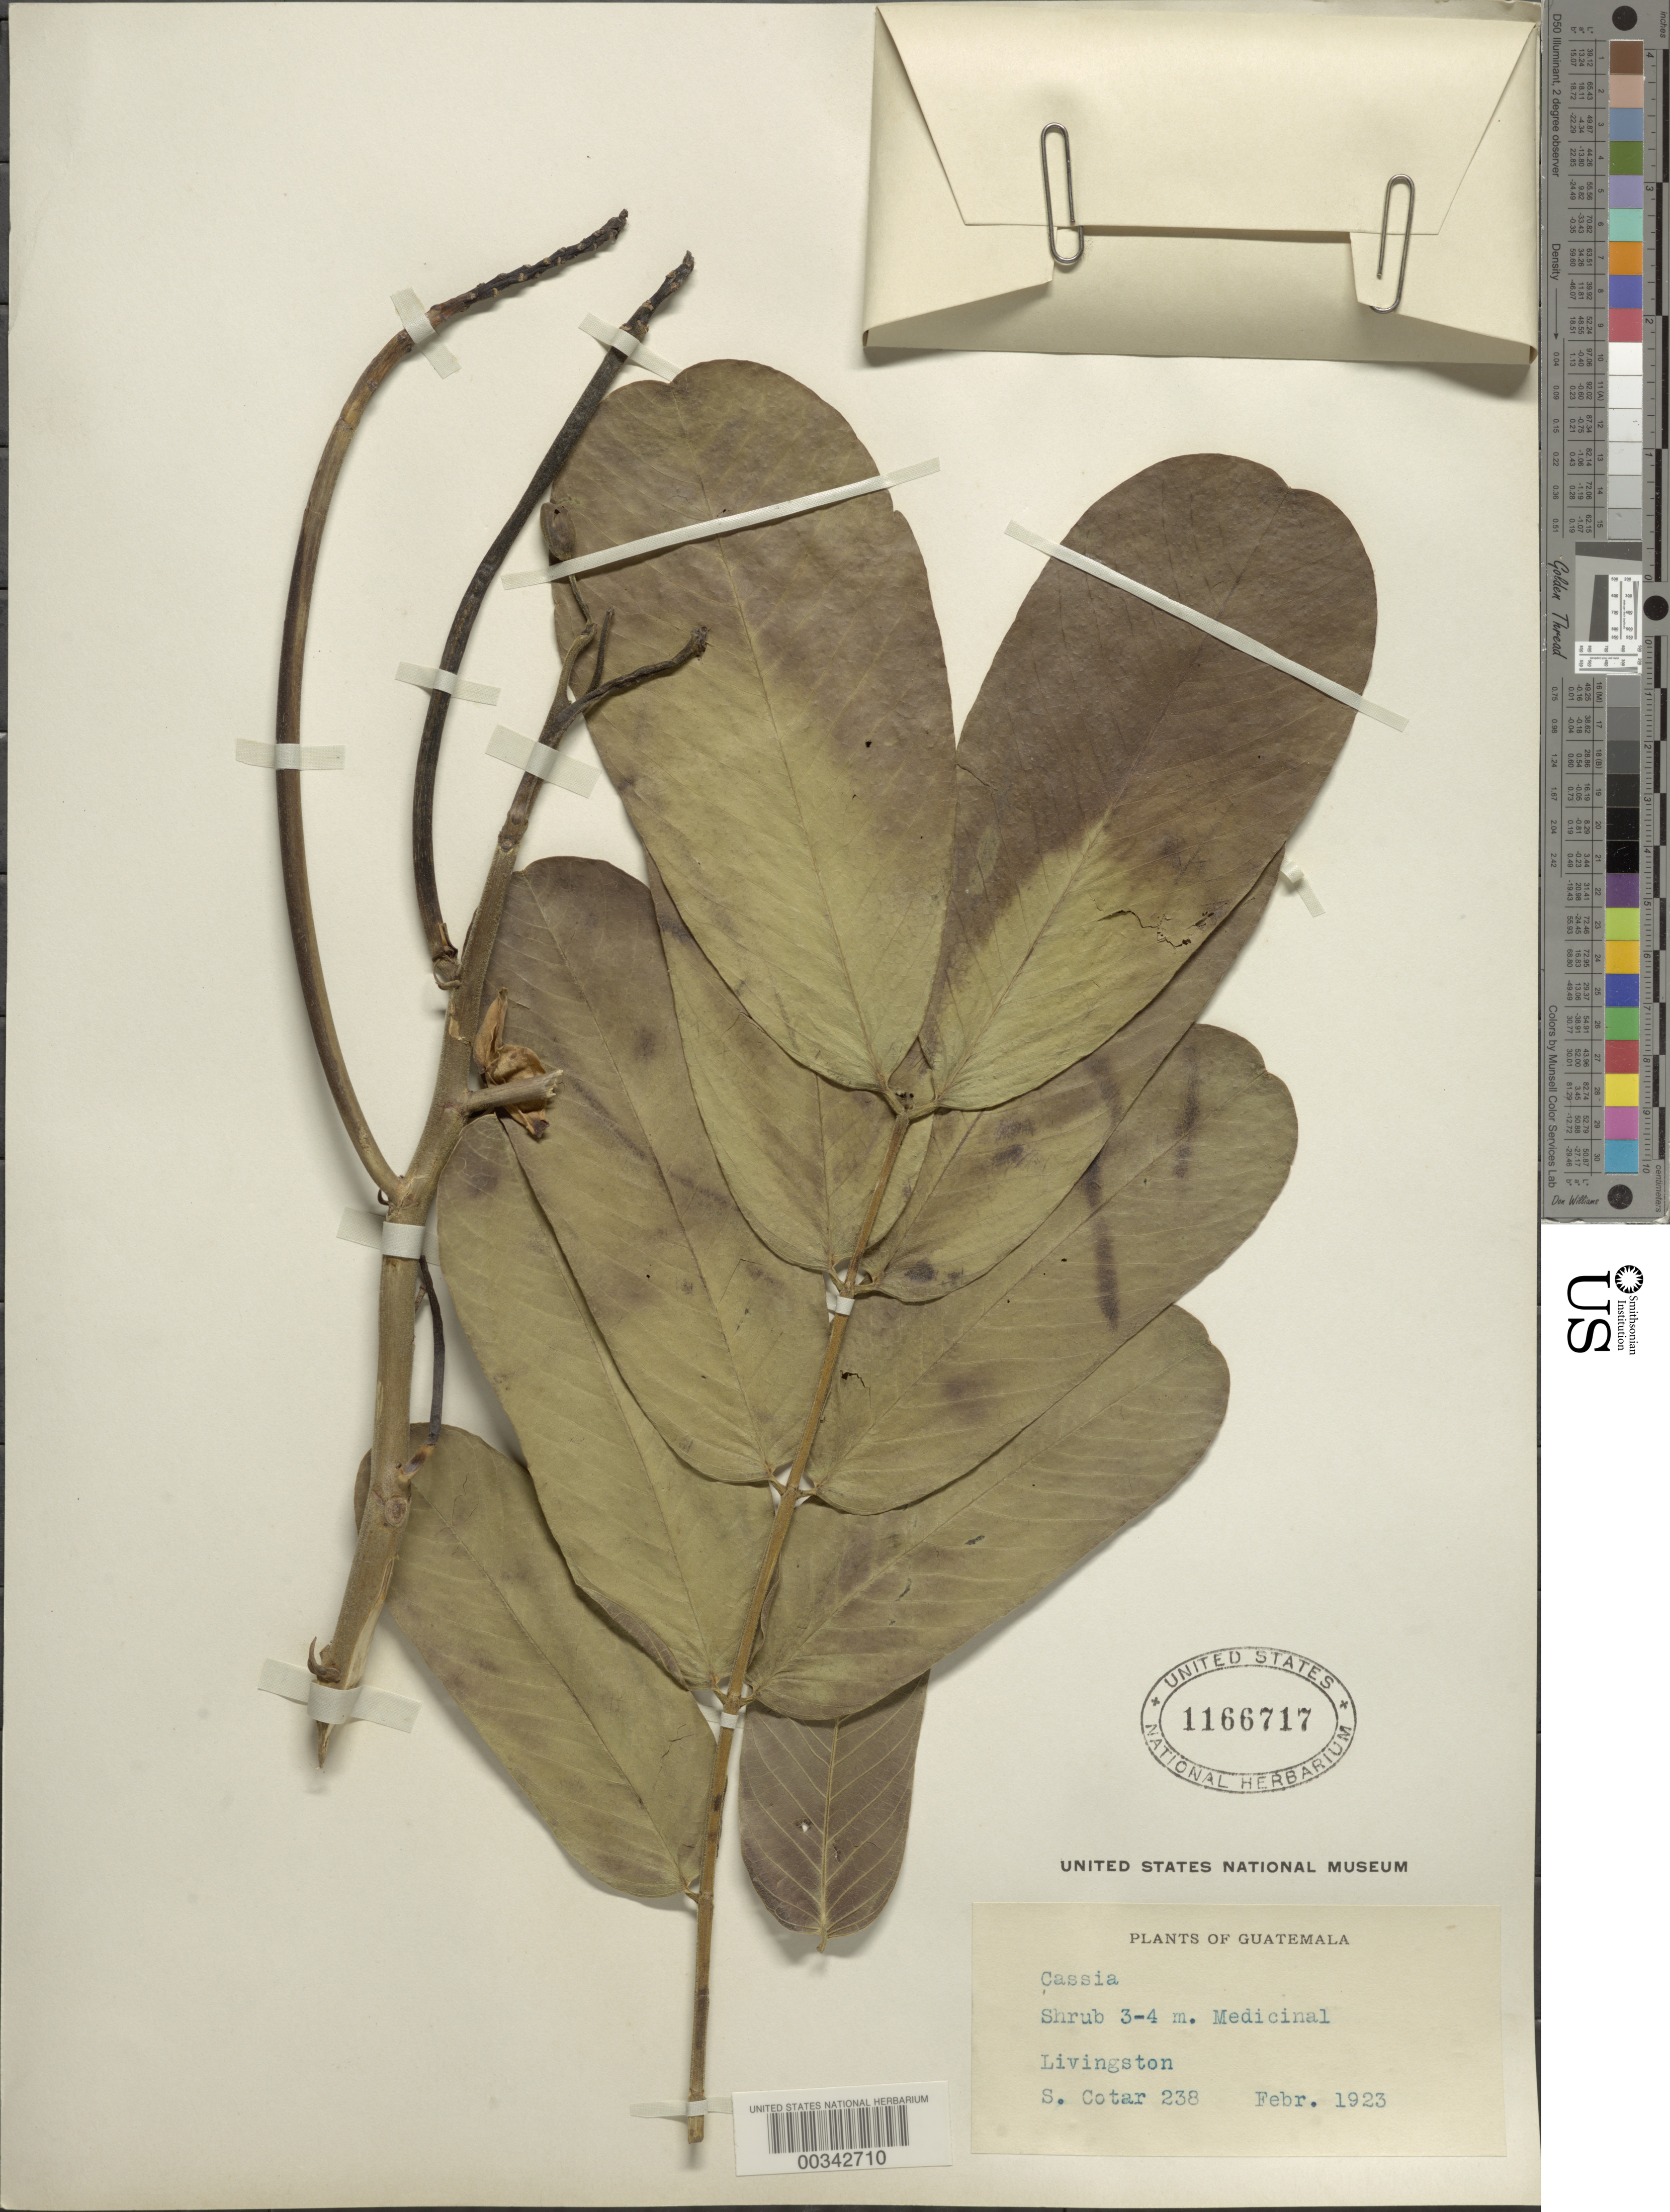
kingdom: Plantae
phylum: Tracheophyta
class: Magnoliopsida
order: Fabales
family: Fabaceae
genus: Senna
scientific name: Senna alata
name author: (L.) Roxb.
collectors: S. Cotar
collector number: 238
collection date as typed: Feb 1923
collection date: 1923-02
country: Guatemala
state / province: Izabal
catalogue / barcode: US 1166717